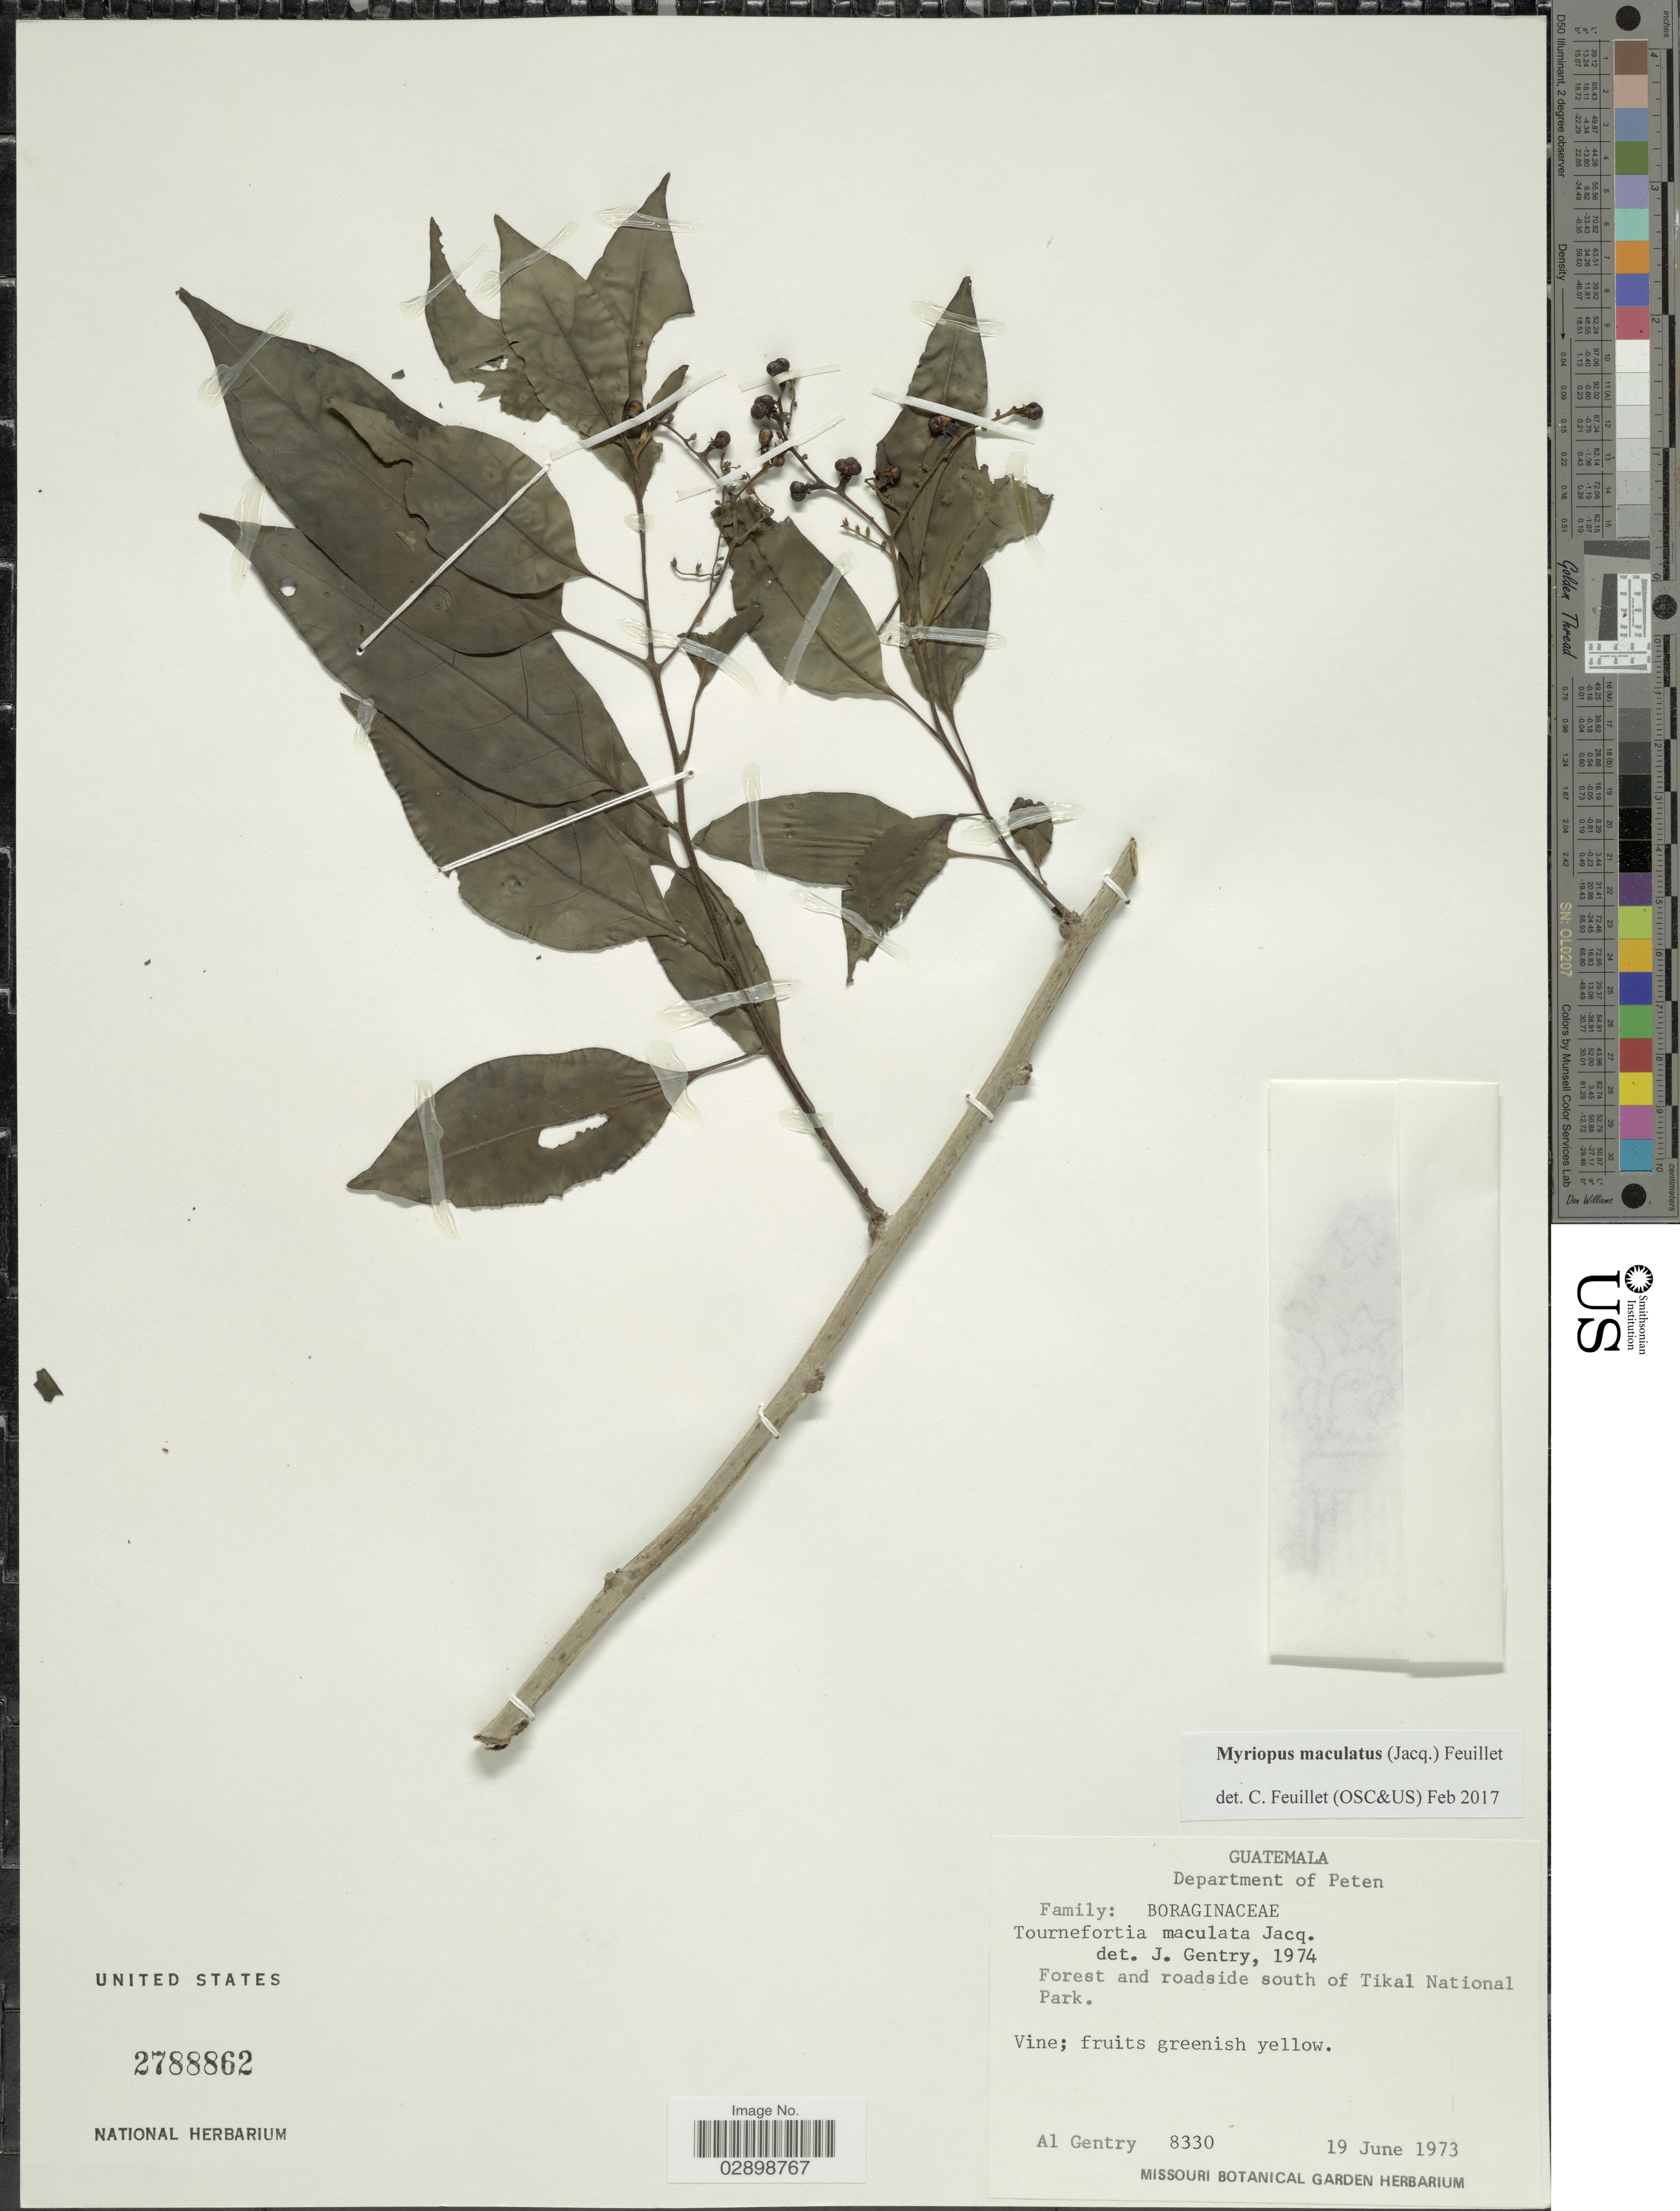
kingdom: Plantae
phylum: Tracheophyta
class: Magnoliopsida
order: Boraginales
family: Heliotropiaceae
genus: Myriopus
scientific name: Myriopus maculatus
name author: (Jacq.) Feuillet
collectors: A. H. Gentry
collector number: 8330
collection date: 1973-06-19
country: Guatemala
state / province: El Petén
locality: Department of Peten. Forest and roadside south of Tikal National Park.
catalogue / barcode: US 2788862